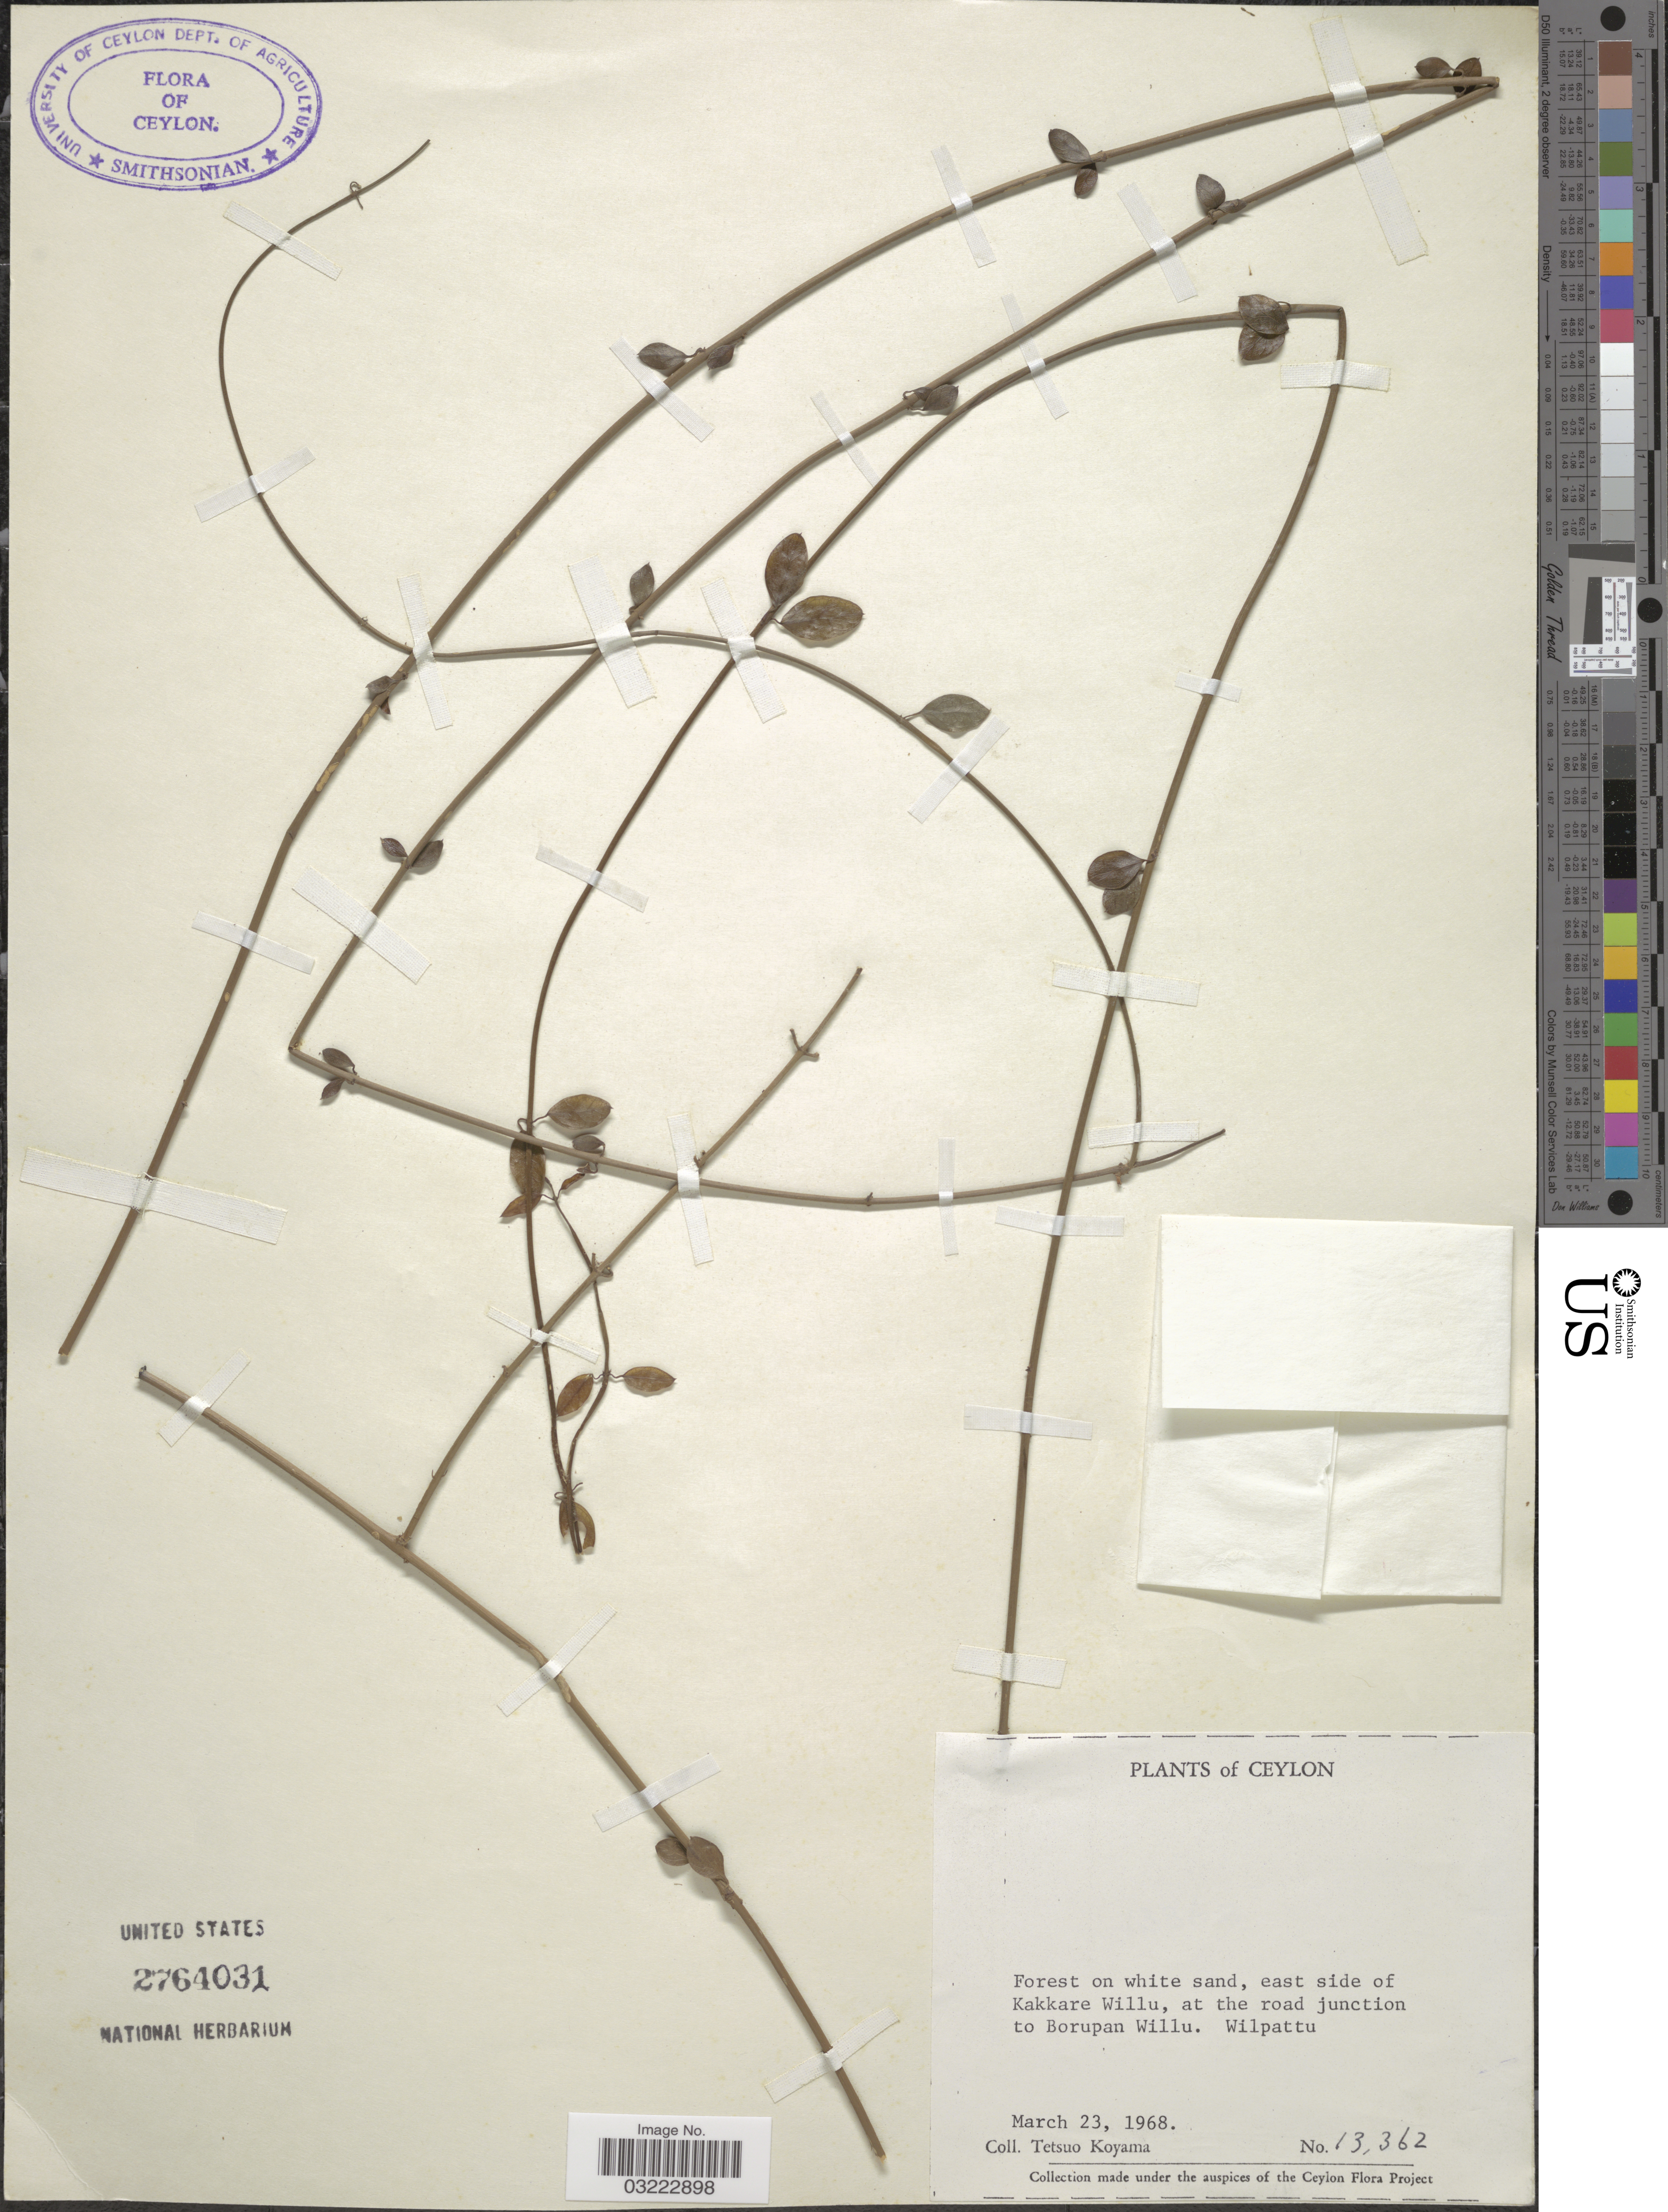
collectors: T. Koyama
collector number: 13362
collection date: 1968-03-23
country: Sri Lanka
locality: Ceylon. East side of Kakkare Willu, at the road junction to Borupan Willu. Wilpattu.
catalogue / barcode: US 2764031